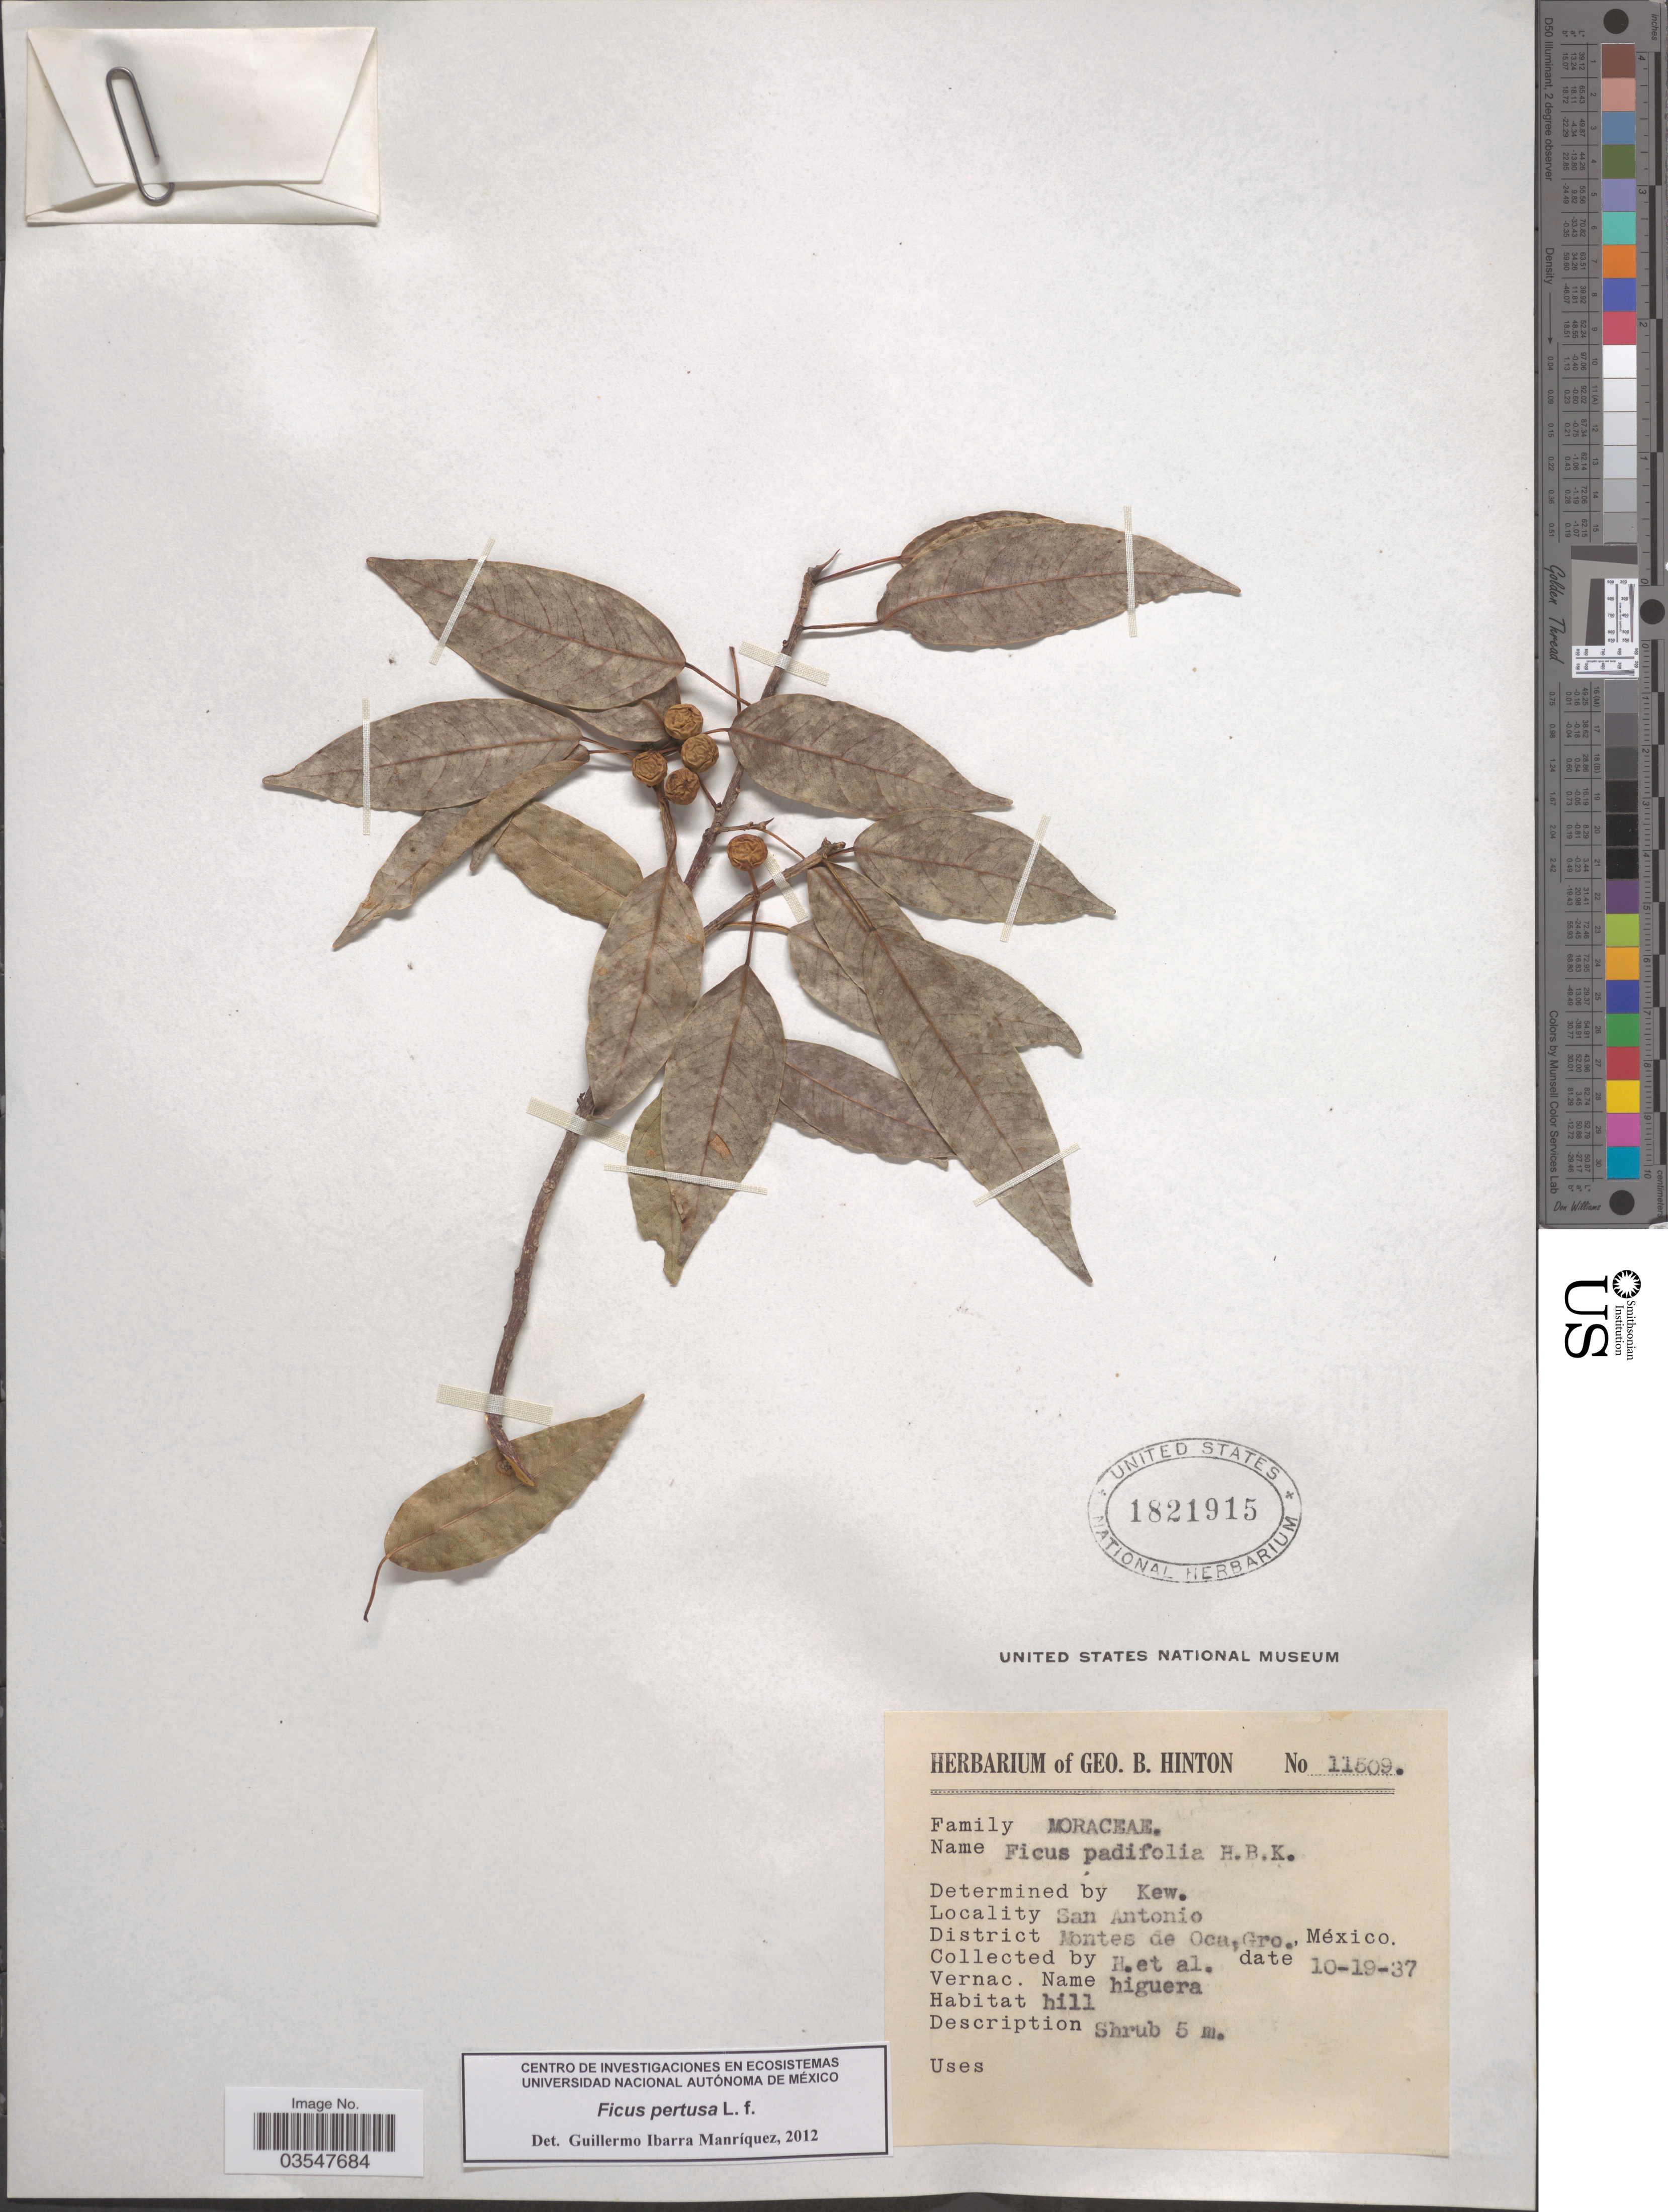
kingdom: Plantae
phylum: Tracheophyta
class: Magnoliopsida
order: Rosales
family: Moraceae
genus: Ficus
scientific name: Ficus pertusa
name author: L. f.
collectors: G. B. Hinton & et al.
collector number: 11509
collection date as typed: Transcribed d/m/y: 19/10/37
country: Mexico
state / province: Guerrero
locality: San Antonio, District Montes de Oca.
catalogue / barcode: US 1821915